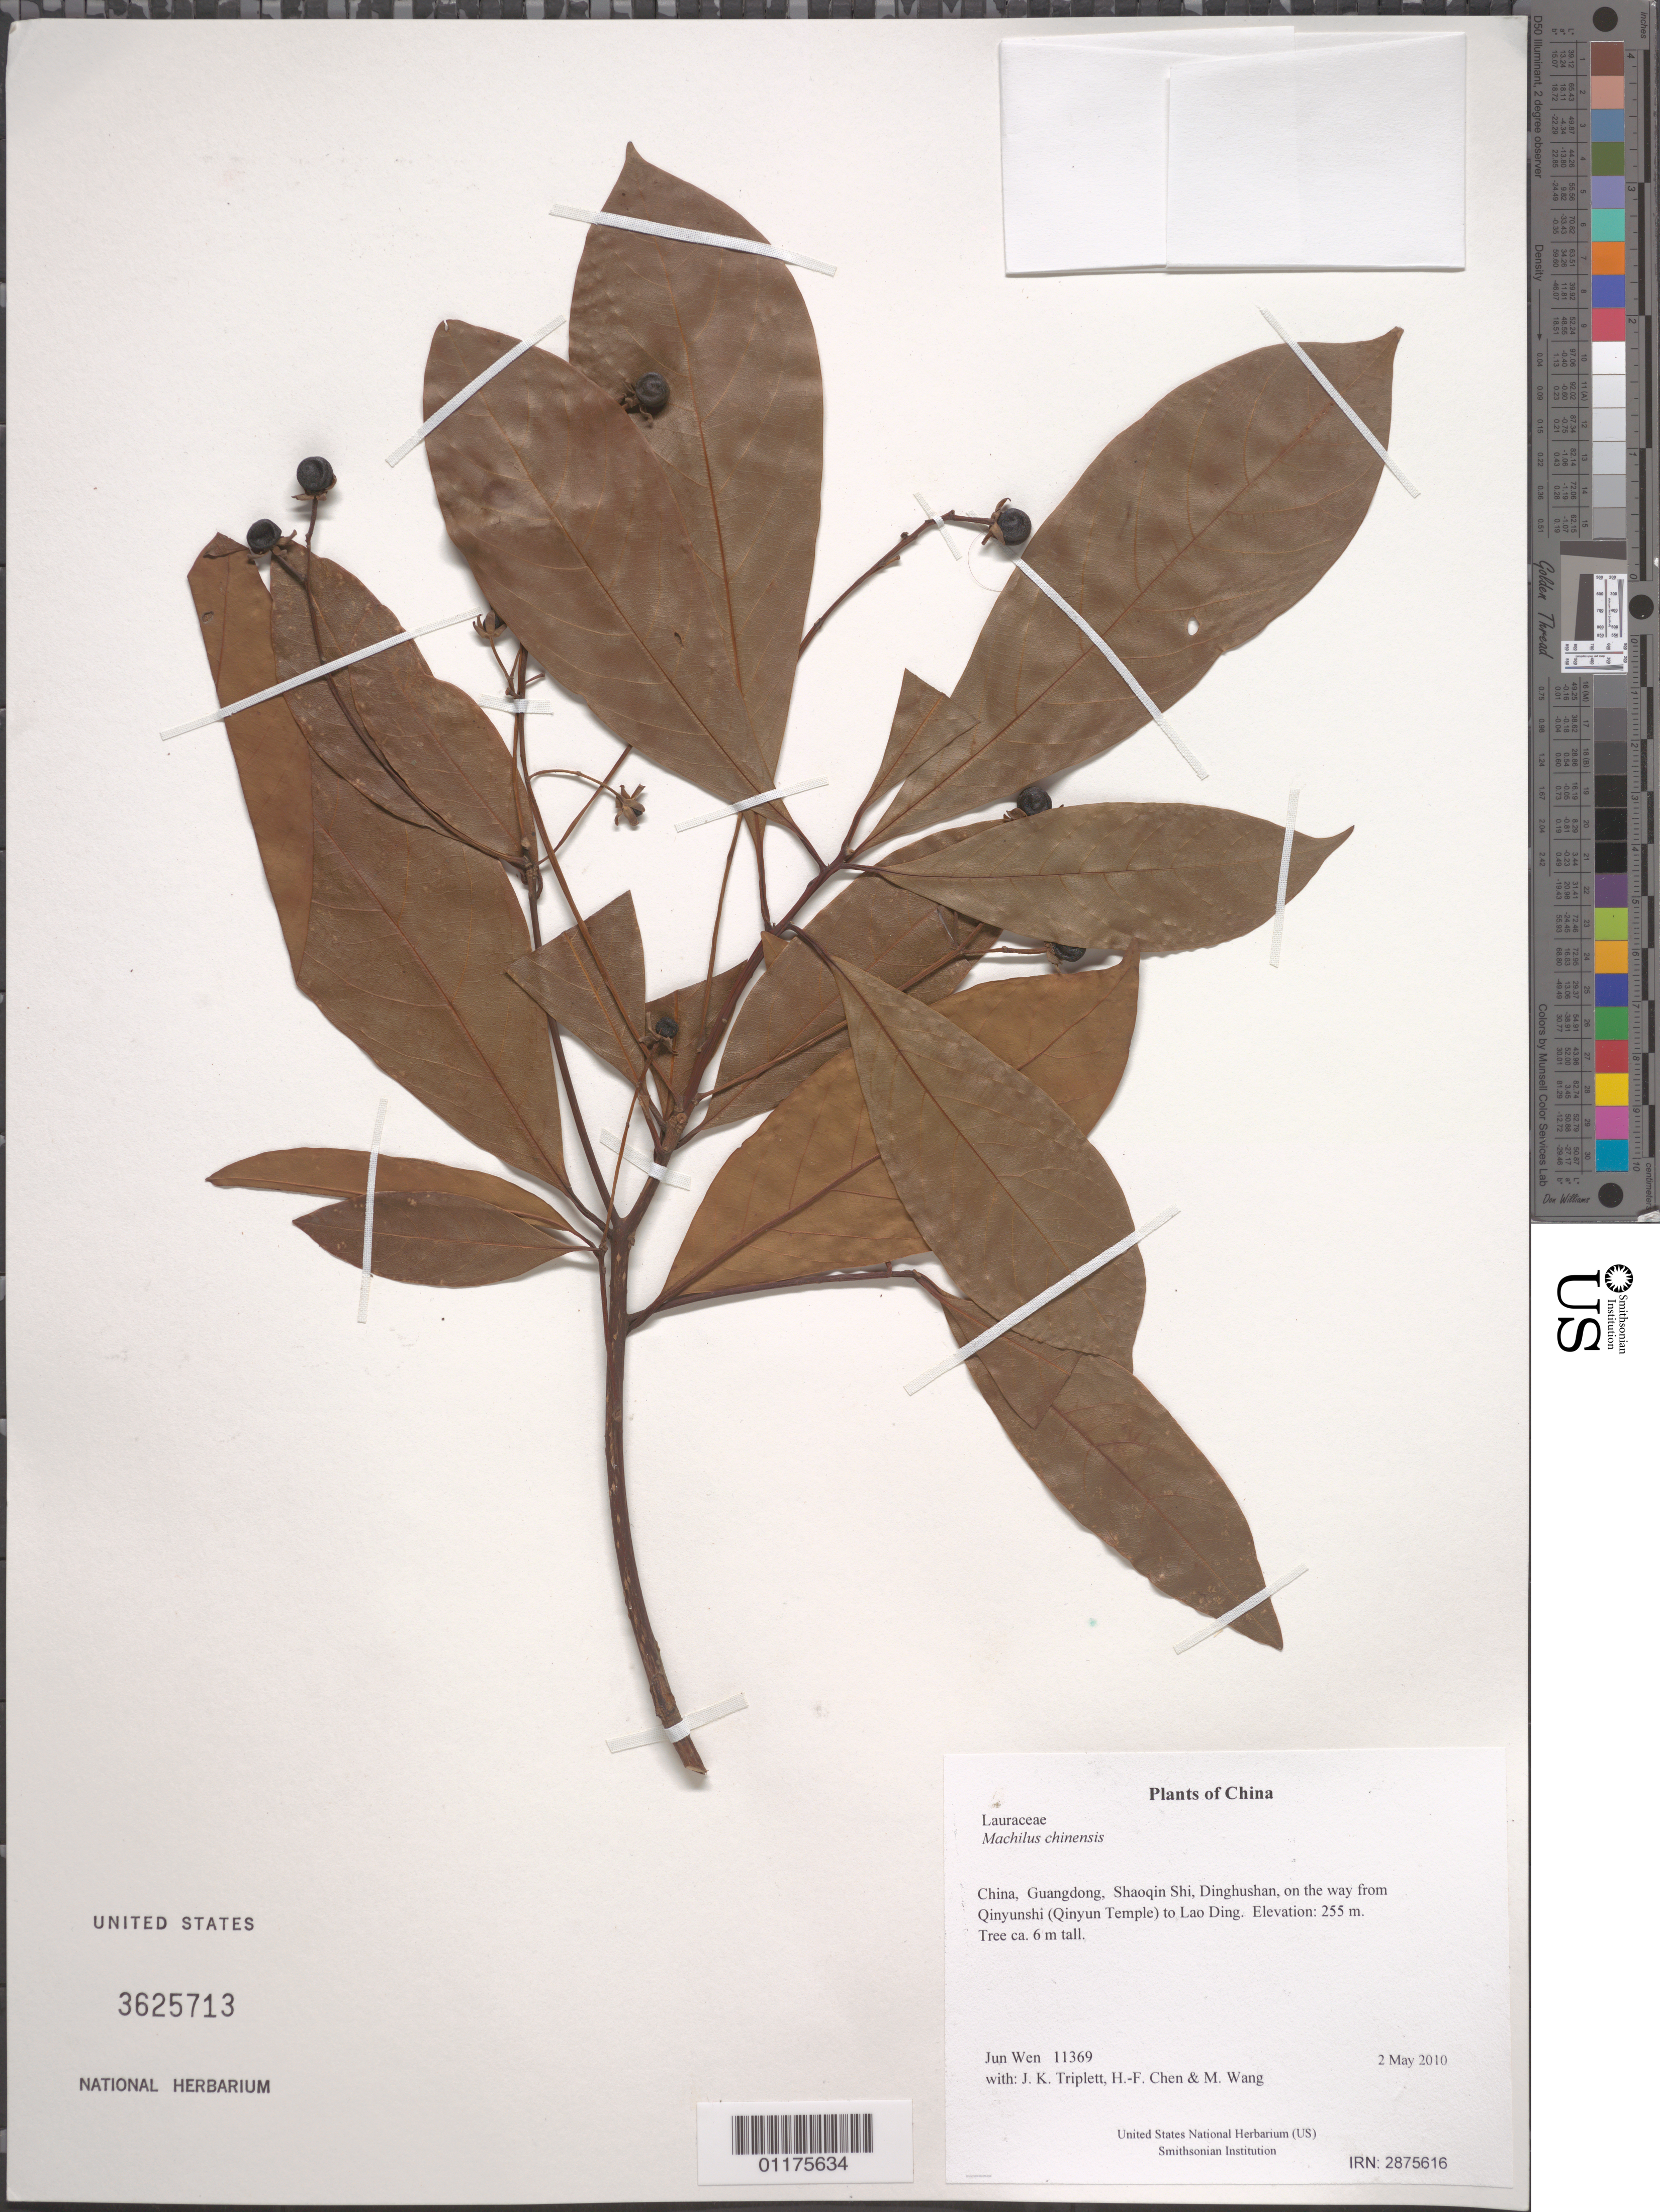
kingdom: Plantae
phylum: Tracheophyta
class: Magnoliopsida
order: Laurales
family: Lauraceae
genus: Machilus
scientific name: Machilus chinensis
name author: (Benth.) Hemsl.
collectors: J. Wen, J. K. Triplett, H.-F. Chen & M. Wang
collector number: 11369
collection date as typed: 2 May 2010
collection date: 2010-05-02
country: China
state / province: Guangdong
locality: Shaoqin Shi, Dinghushan, on the way from Qinyunshi (Qinyun Temple) to Lao Ding.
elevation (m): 255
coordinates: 23 09.575 N, 112 31.817 E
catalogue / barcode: US 3625713